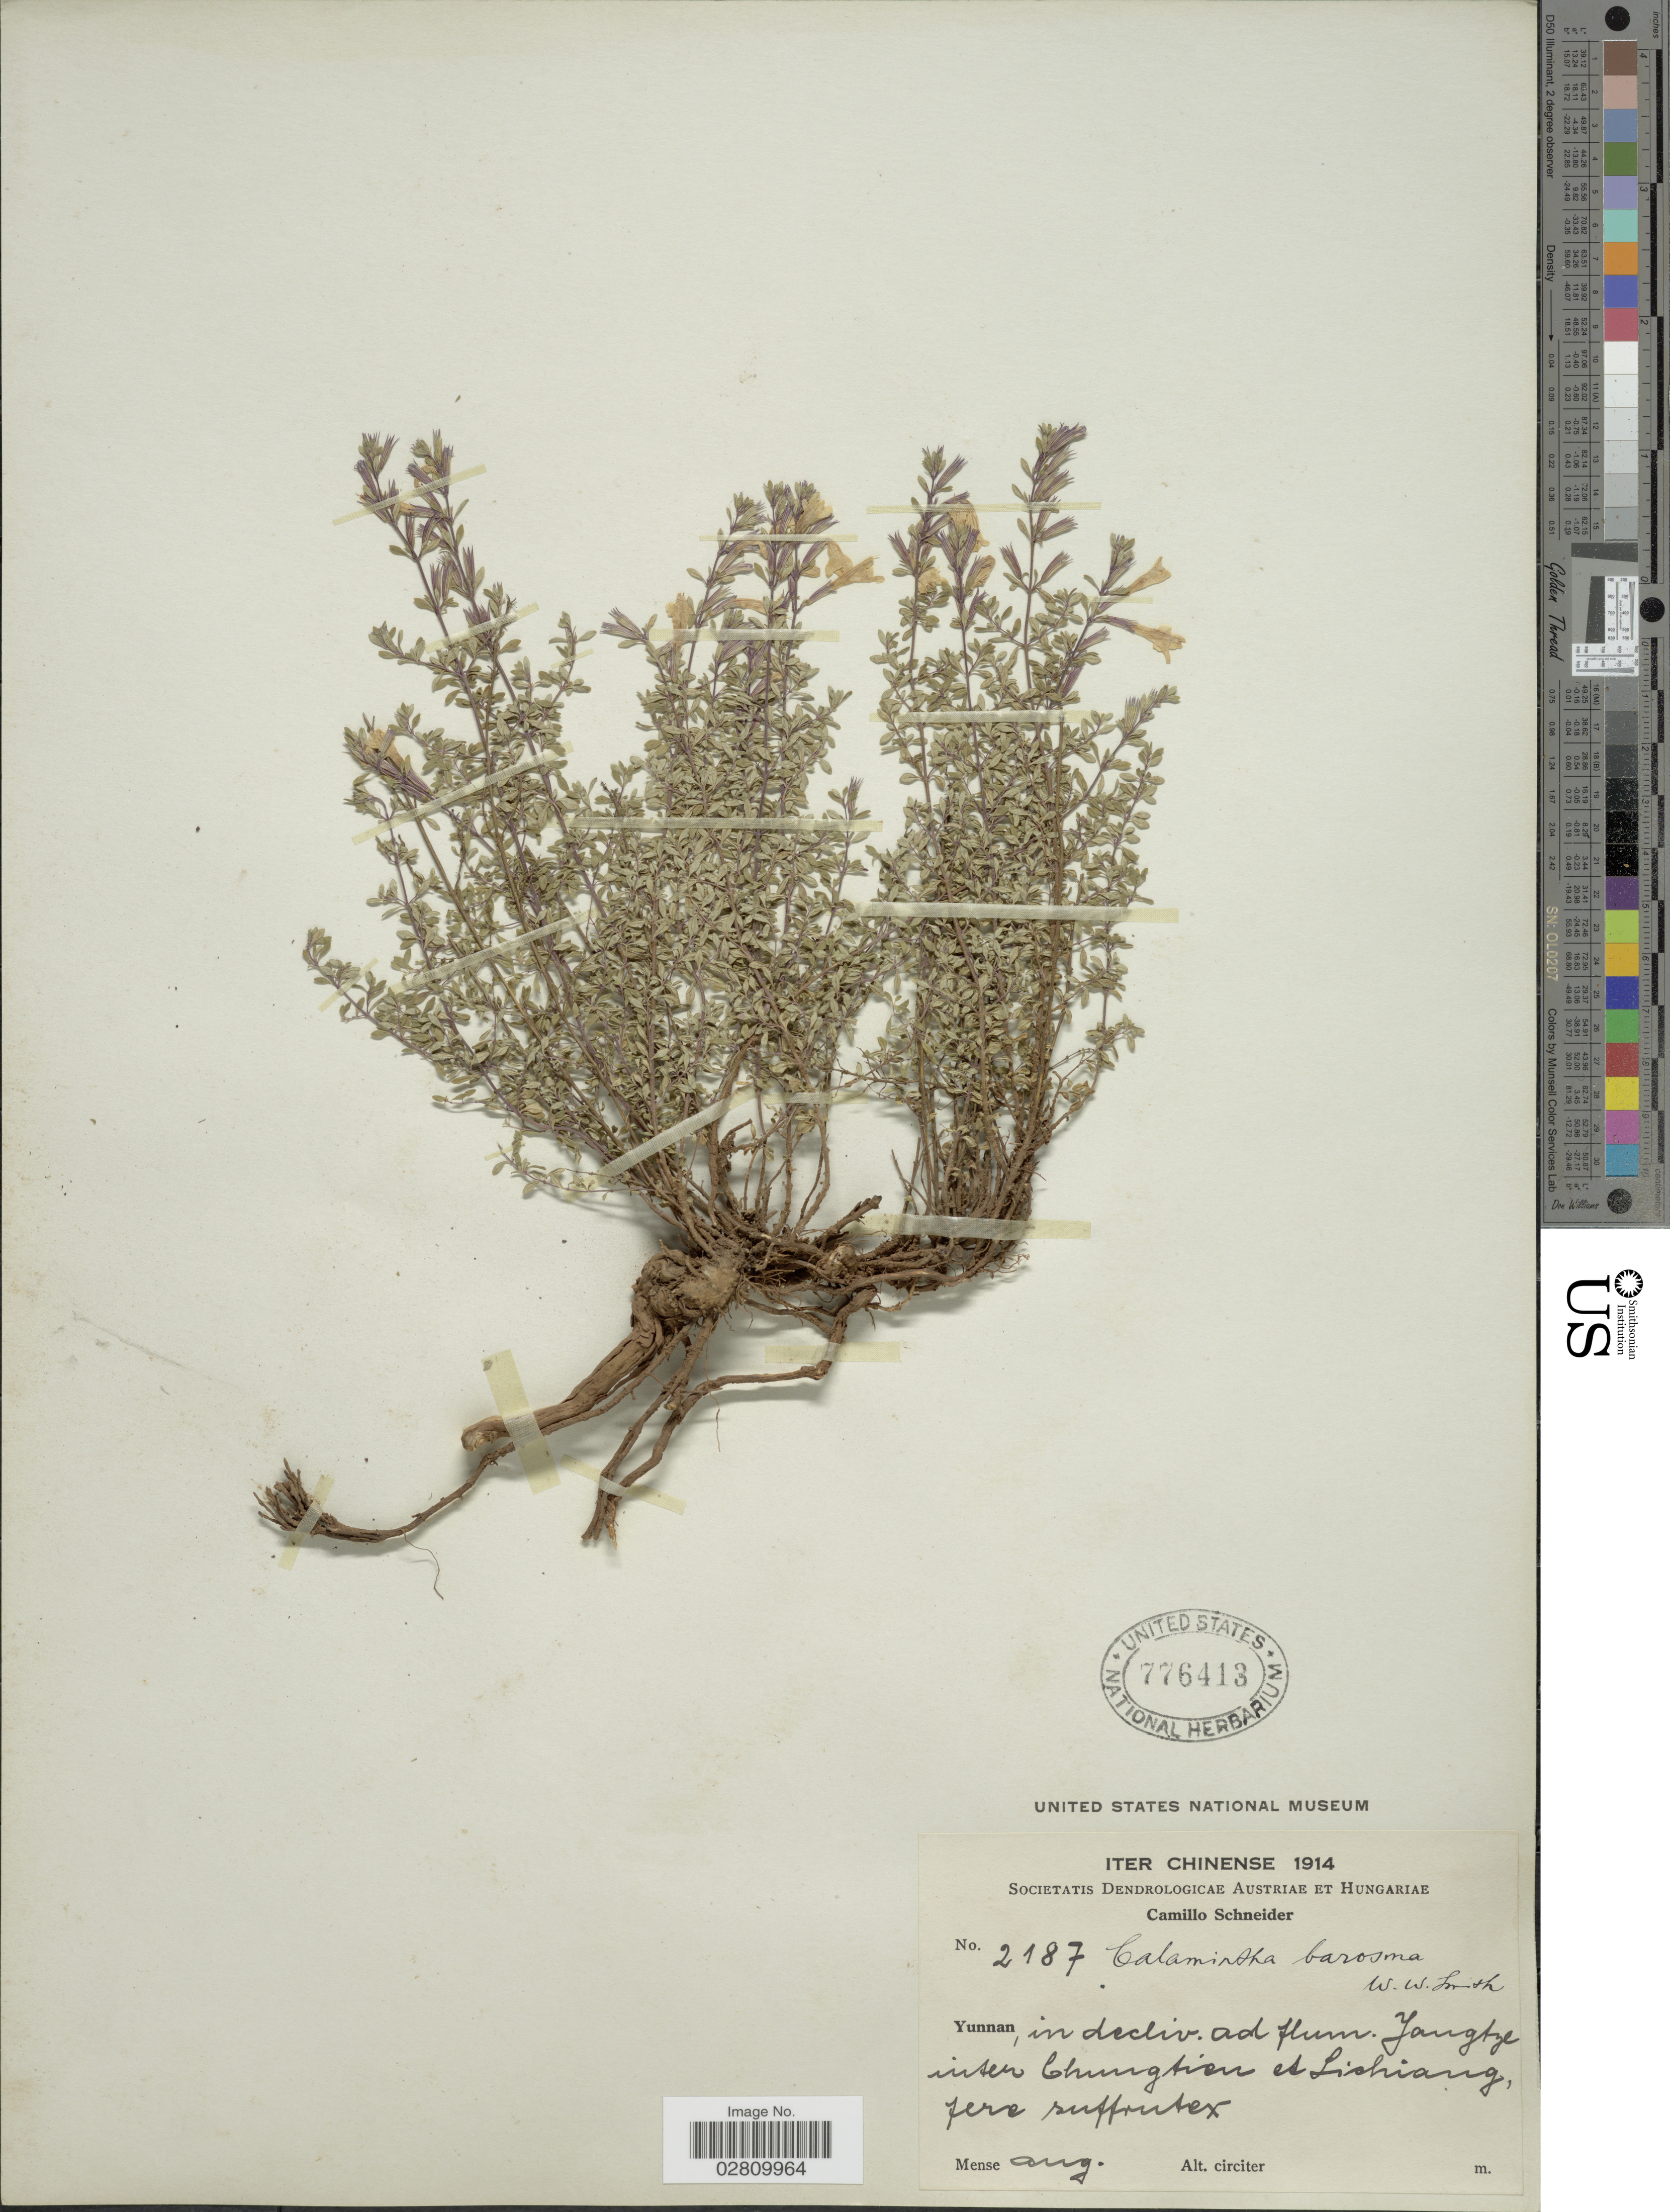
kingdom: Plantae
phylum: Tracheophyta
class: Magnoliopsida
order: Lamiales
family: Lamiaceae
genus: Calamintha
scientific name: Calamintha barosma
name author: W.W. Sm.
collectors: C. K. Schneider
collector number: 2187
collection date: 1914-08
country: China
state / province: Yunnan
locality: In decliv. ad flum. Yangtze inter Chungtien et Lichiang, fere [interpreted] suffrutex [interpreted].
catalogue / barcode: US 776413